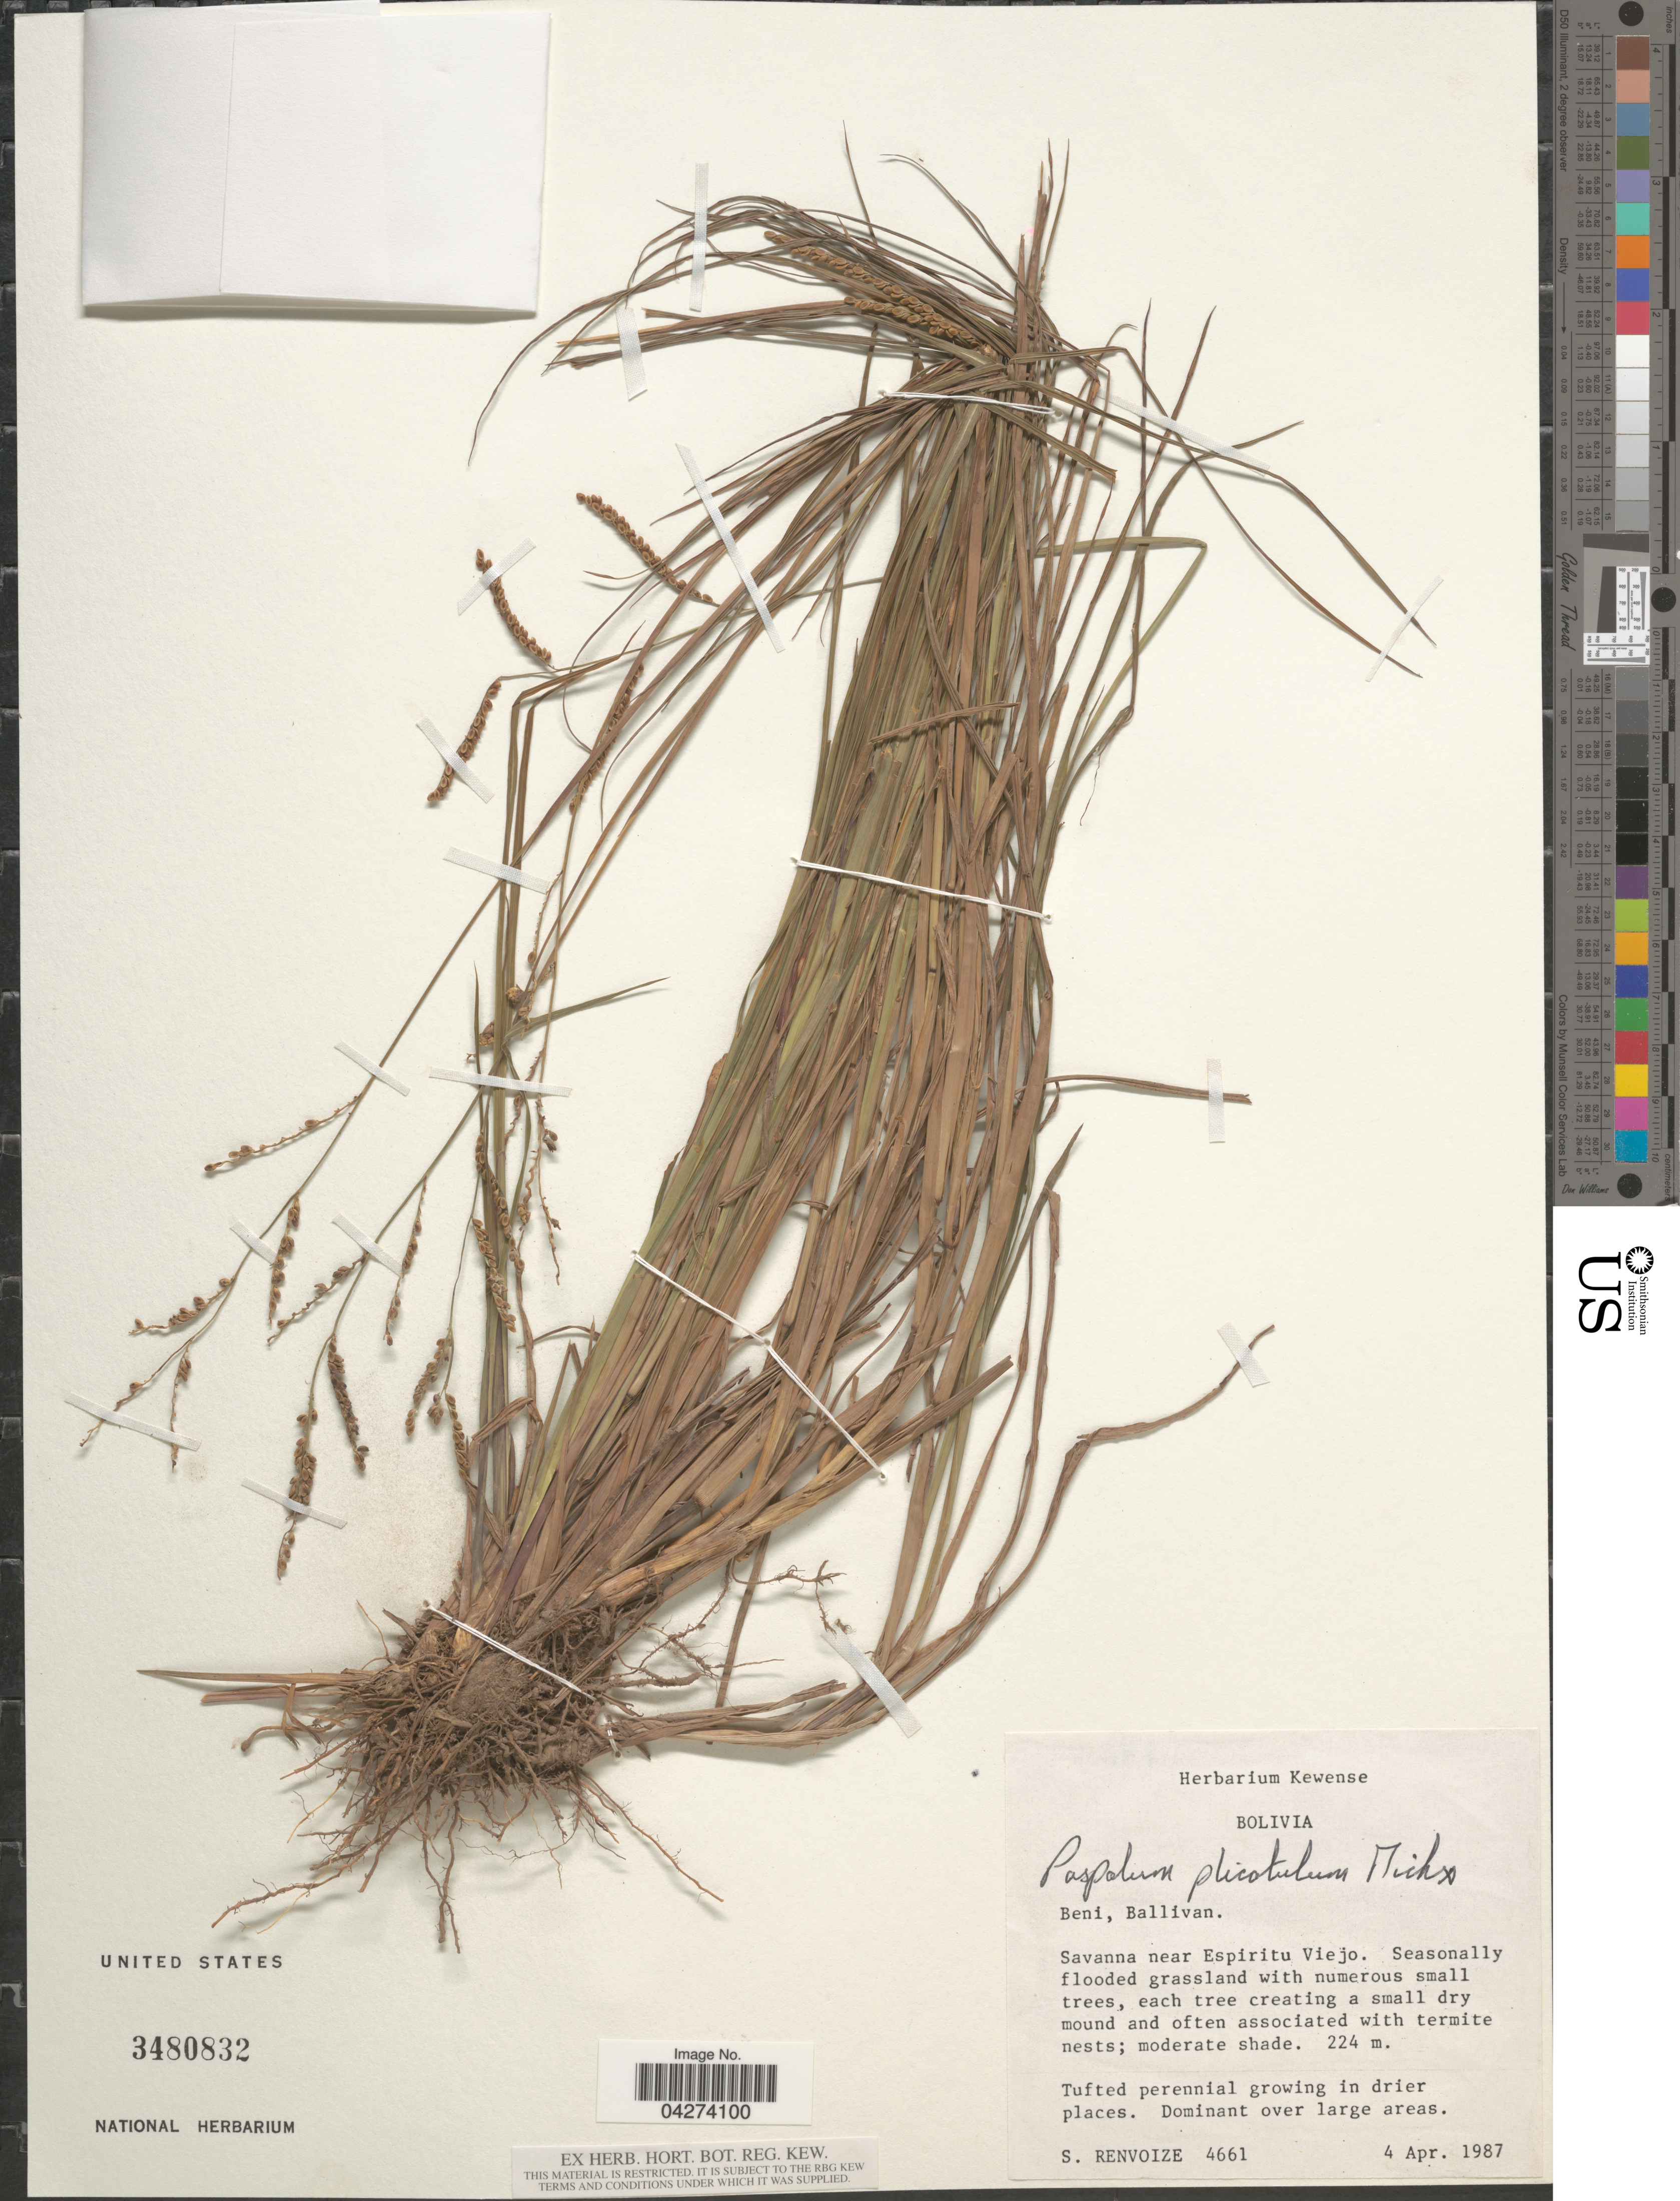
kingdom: Plantae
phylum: Tracheophyta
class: Liliopsida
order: Poales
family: Poaceae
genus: Paspalum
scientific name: Paspalum plicatulum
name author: Michx.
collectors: S. A. Renvoize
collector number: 4661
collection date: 1987-04-04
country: Bolivia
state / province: Beni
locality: Ballivan. Savanna near Espiritu Viejo.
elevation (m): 224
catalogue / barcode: US 3480832